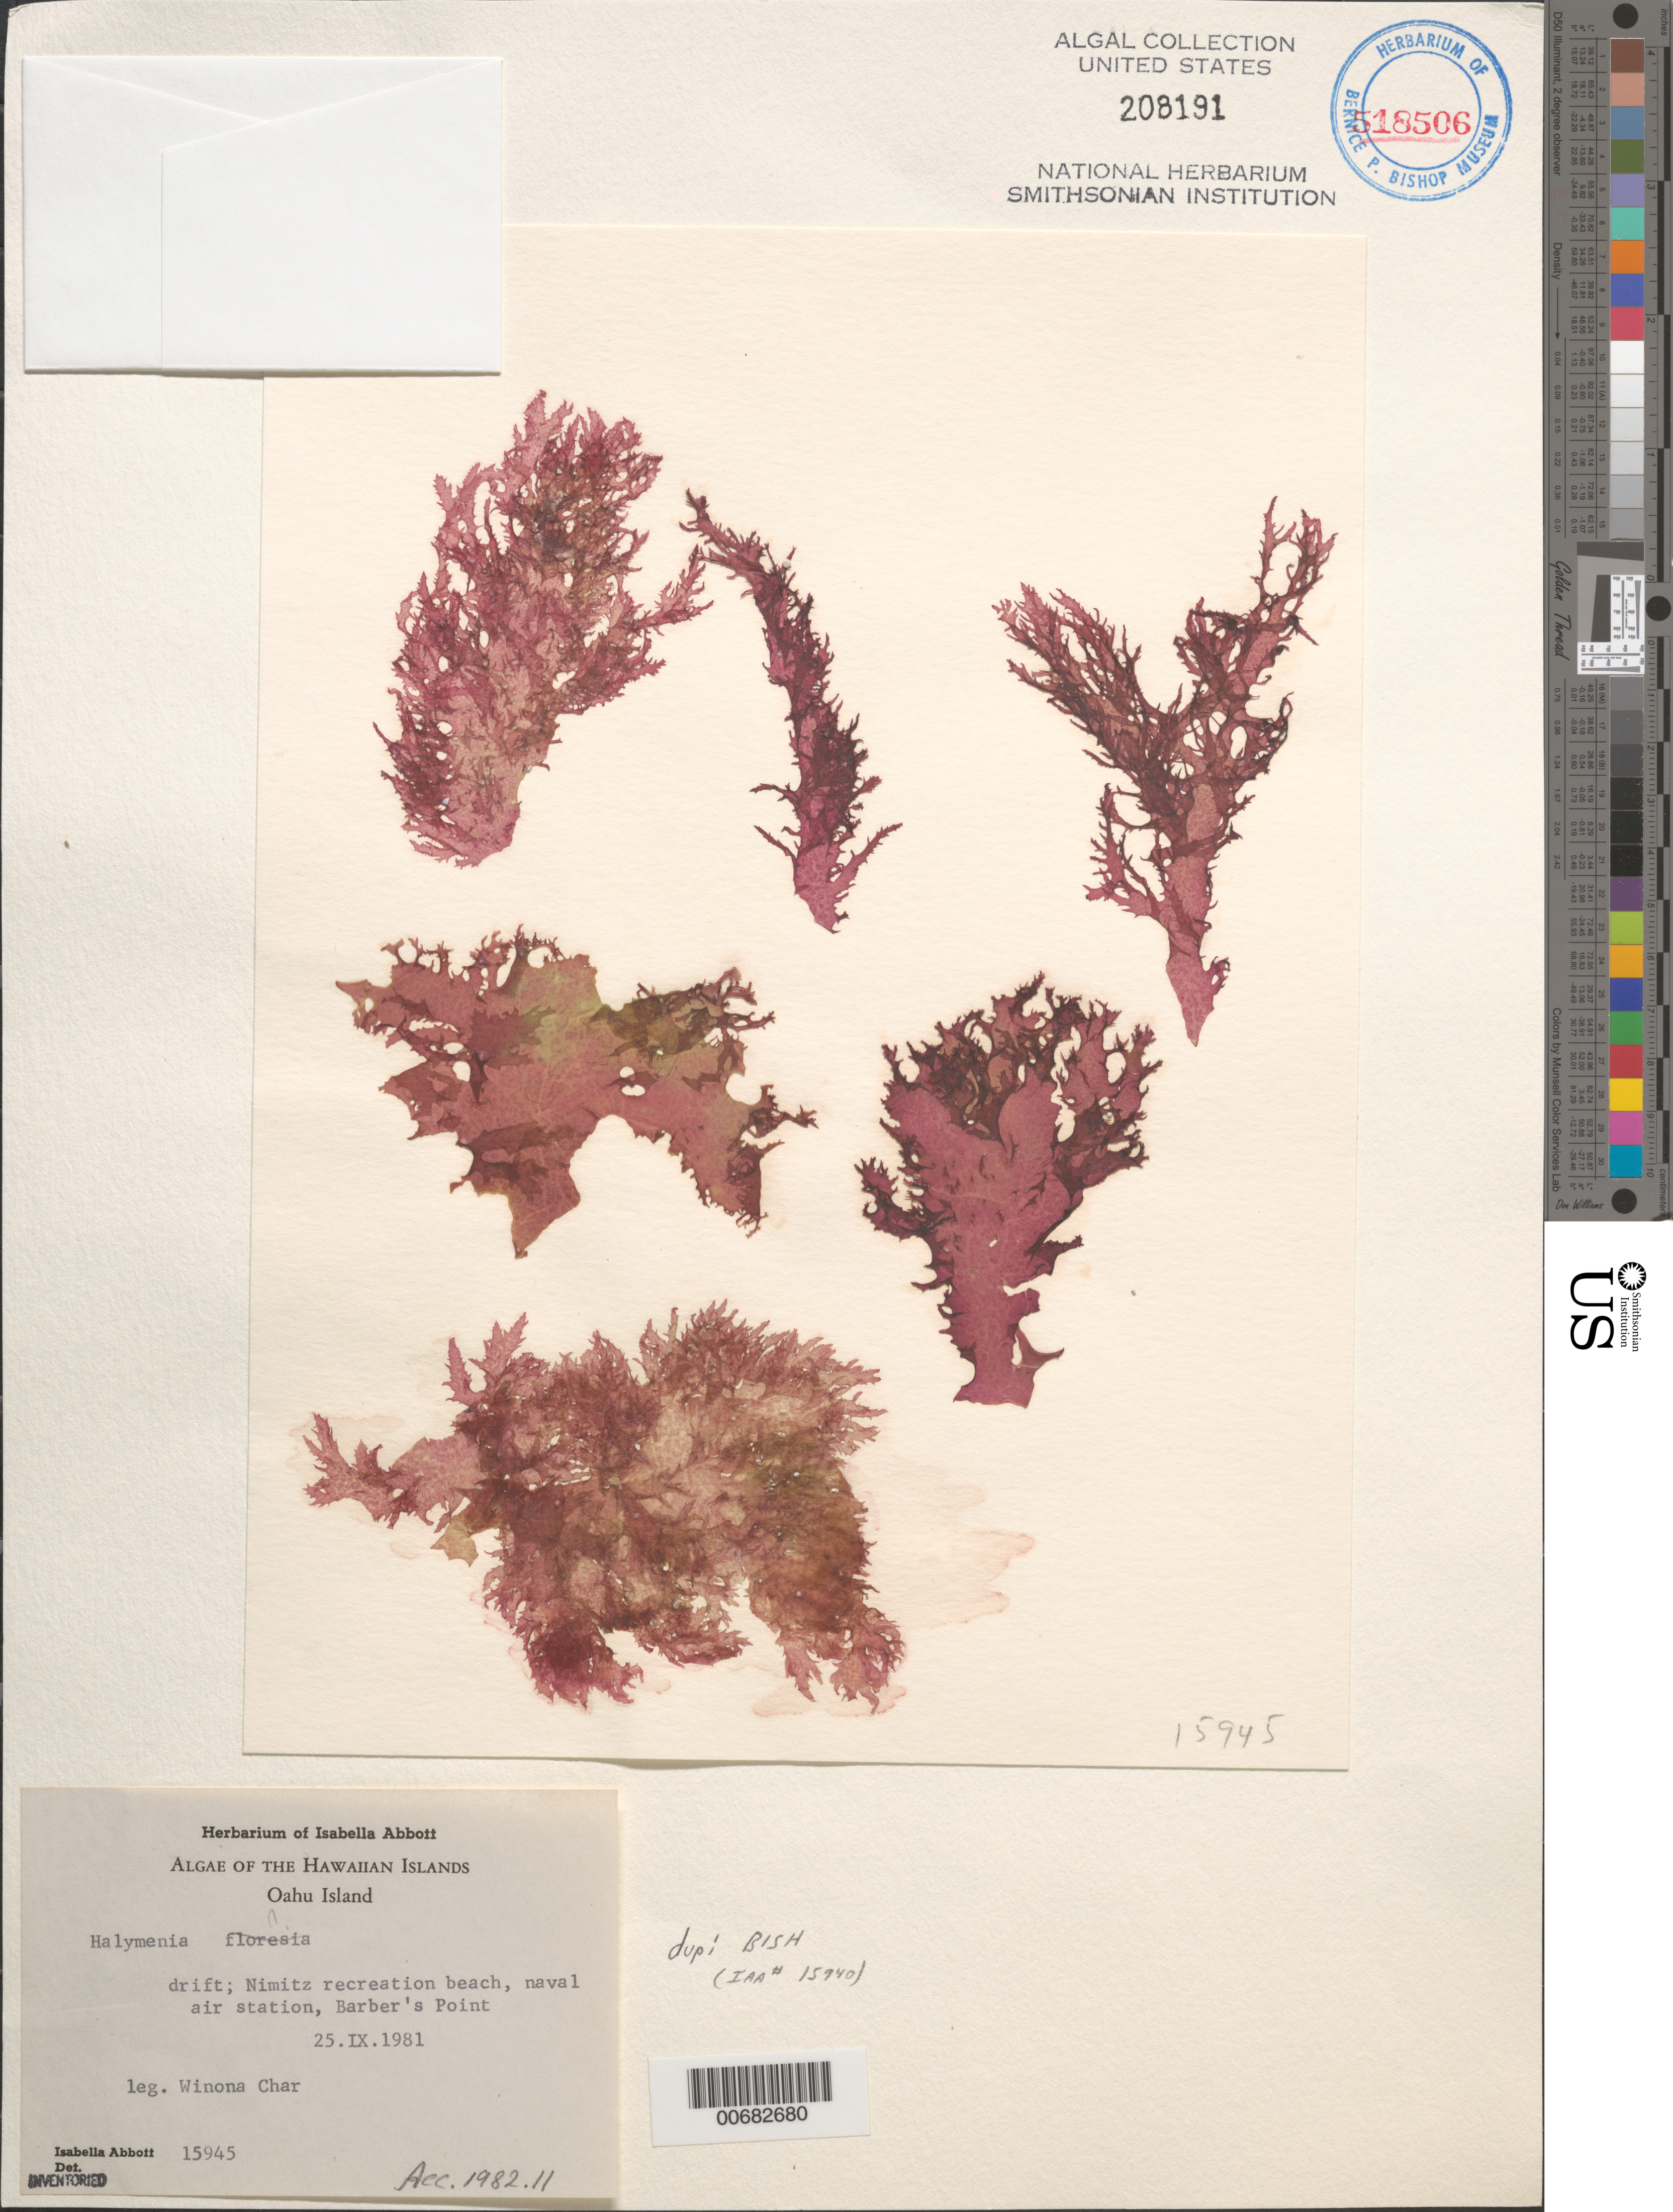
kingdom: Plantae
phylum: Rhodophyta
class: Florideophyceae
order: Halymeniales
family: Halymeniaceae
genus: Halymenia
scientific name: Halymenia sp.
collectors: W. Char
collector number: IAA 15945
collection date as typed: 25 Sep 1981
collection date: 1981-09-25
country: United States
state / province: Hawaii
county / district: Honolulu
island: Oahu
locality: Barbers Point (Barber's Point), Nimitz Recreation Beach or Nimitz Recreation Field, Naval Air Station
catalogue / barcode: US 208191